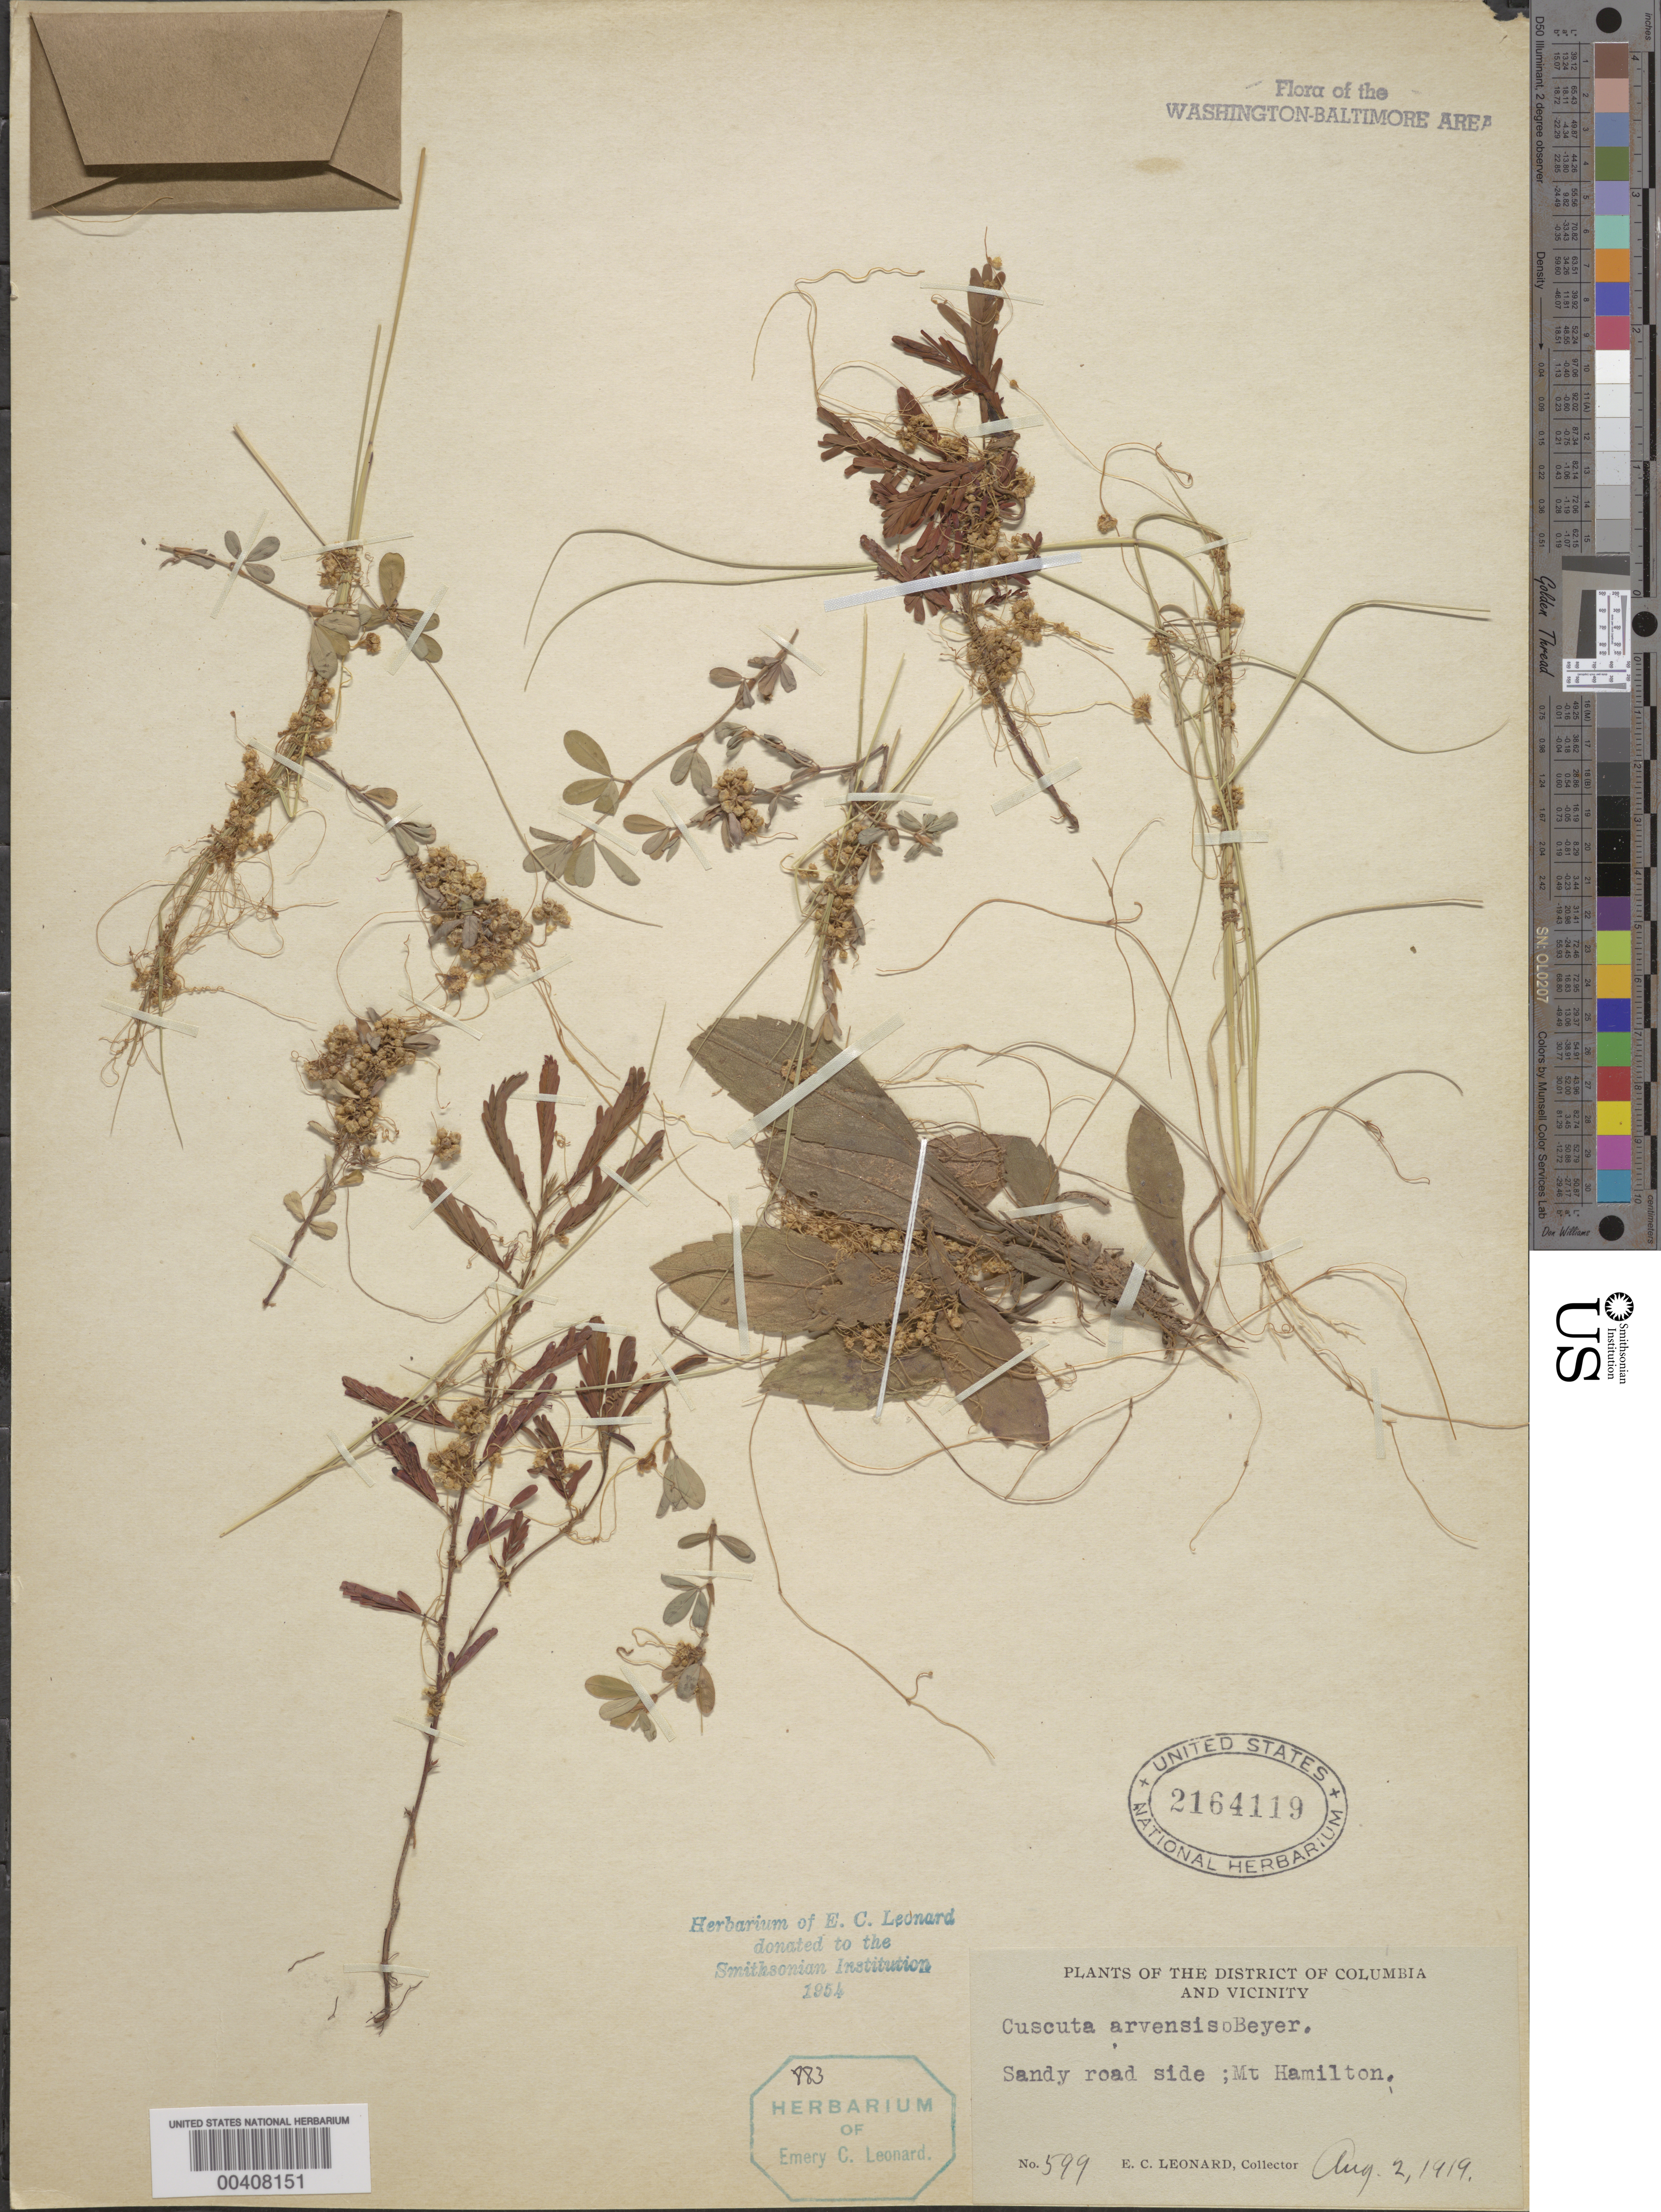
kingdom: Plantae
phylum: Tracheophyta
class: Magnoliopsida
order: Solanales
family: Convolvulaceae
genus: Cuscuta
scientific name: Cuscuta pentagona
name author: Engelm.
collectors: E. C. Leonard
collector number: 599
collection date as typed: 02 Aug 1919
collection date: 1919-08-02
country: United States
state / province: District of Columbia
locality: Mt. Hamilton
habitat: Sandy roadside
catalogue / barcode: US 2164119